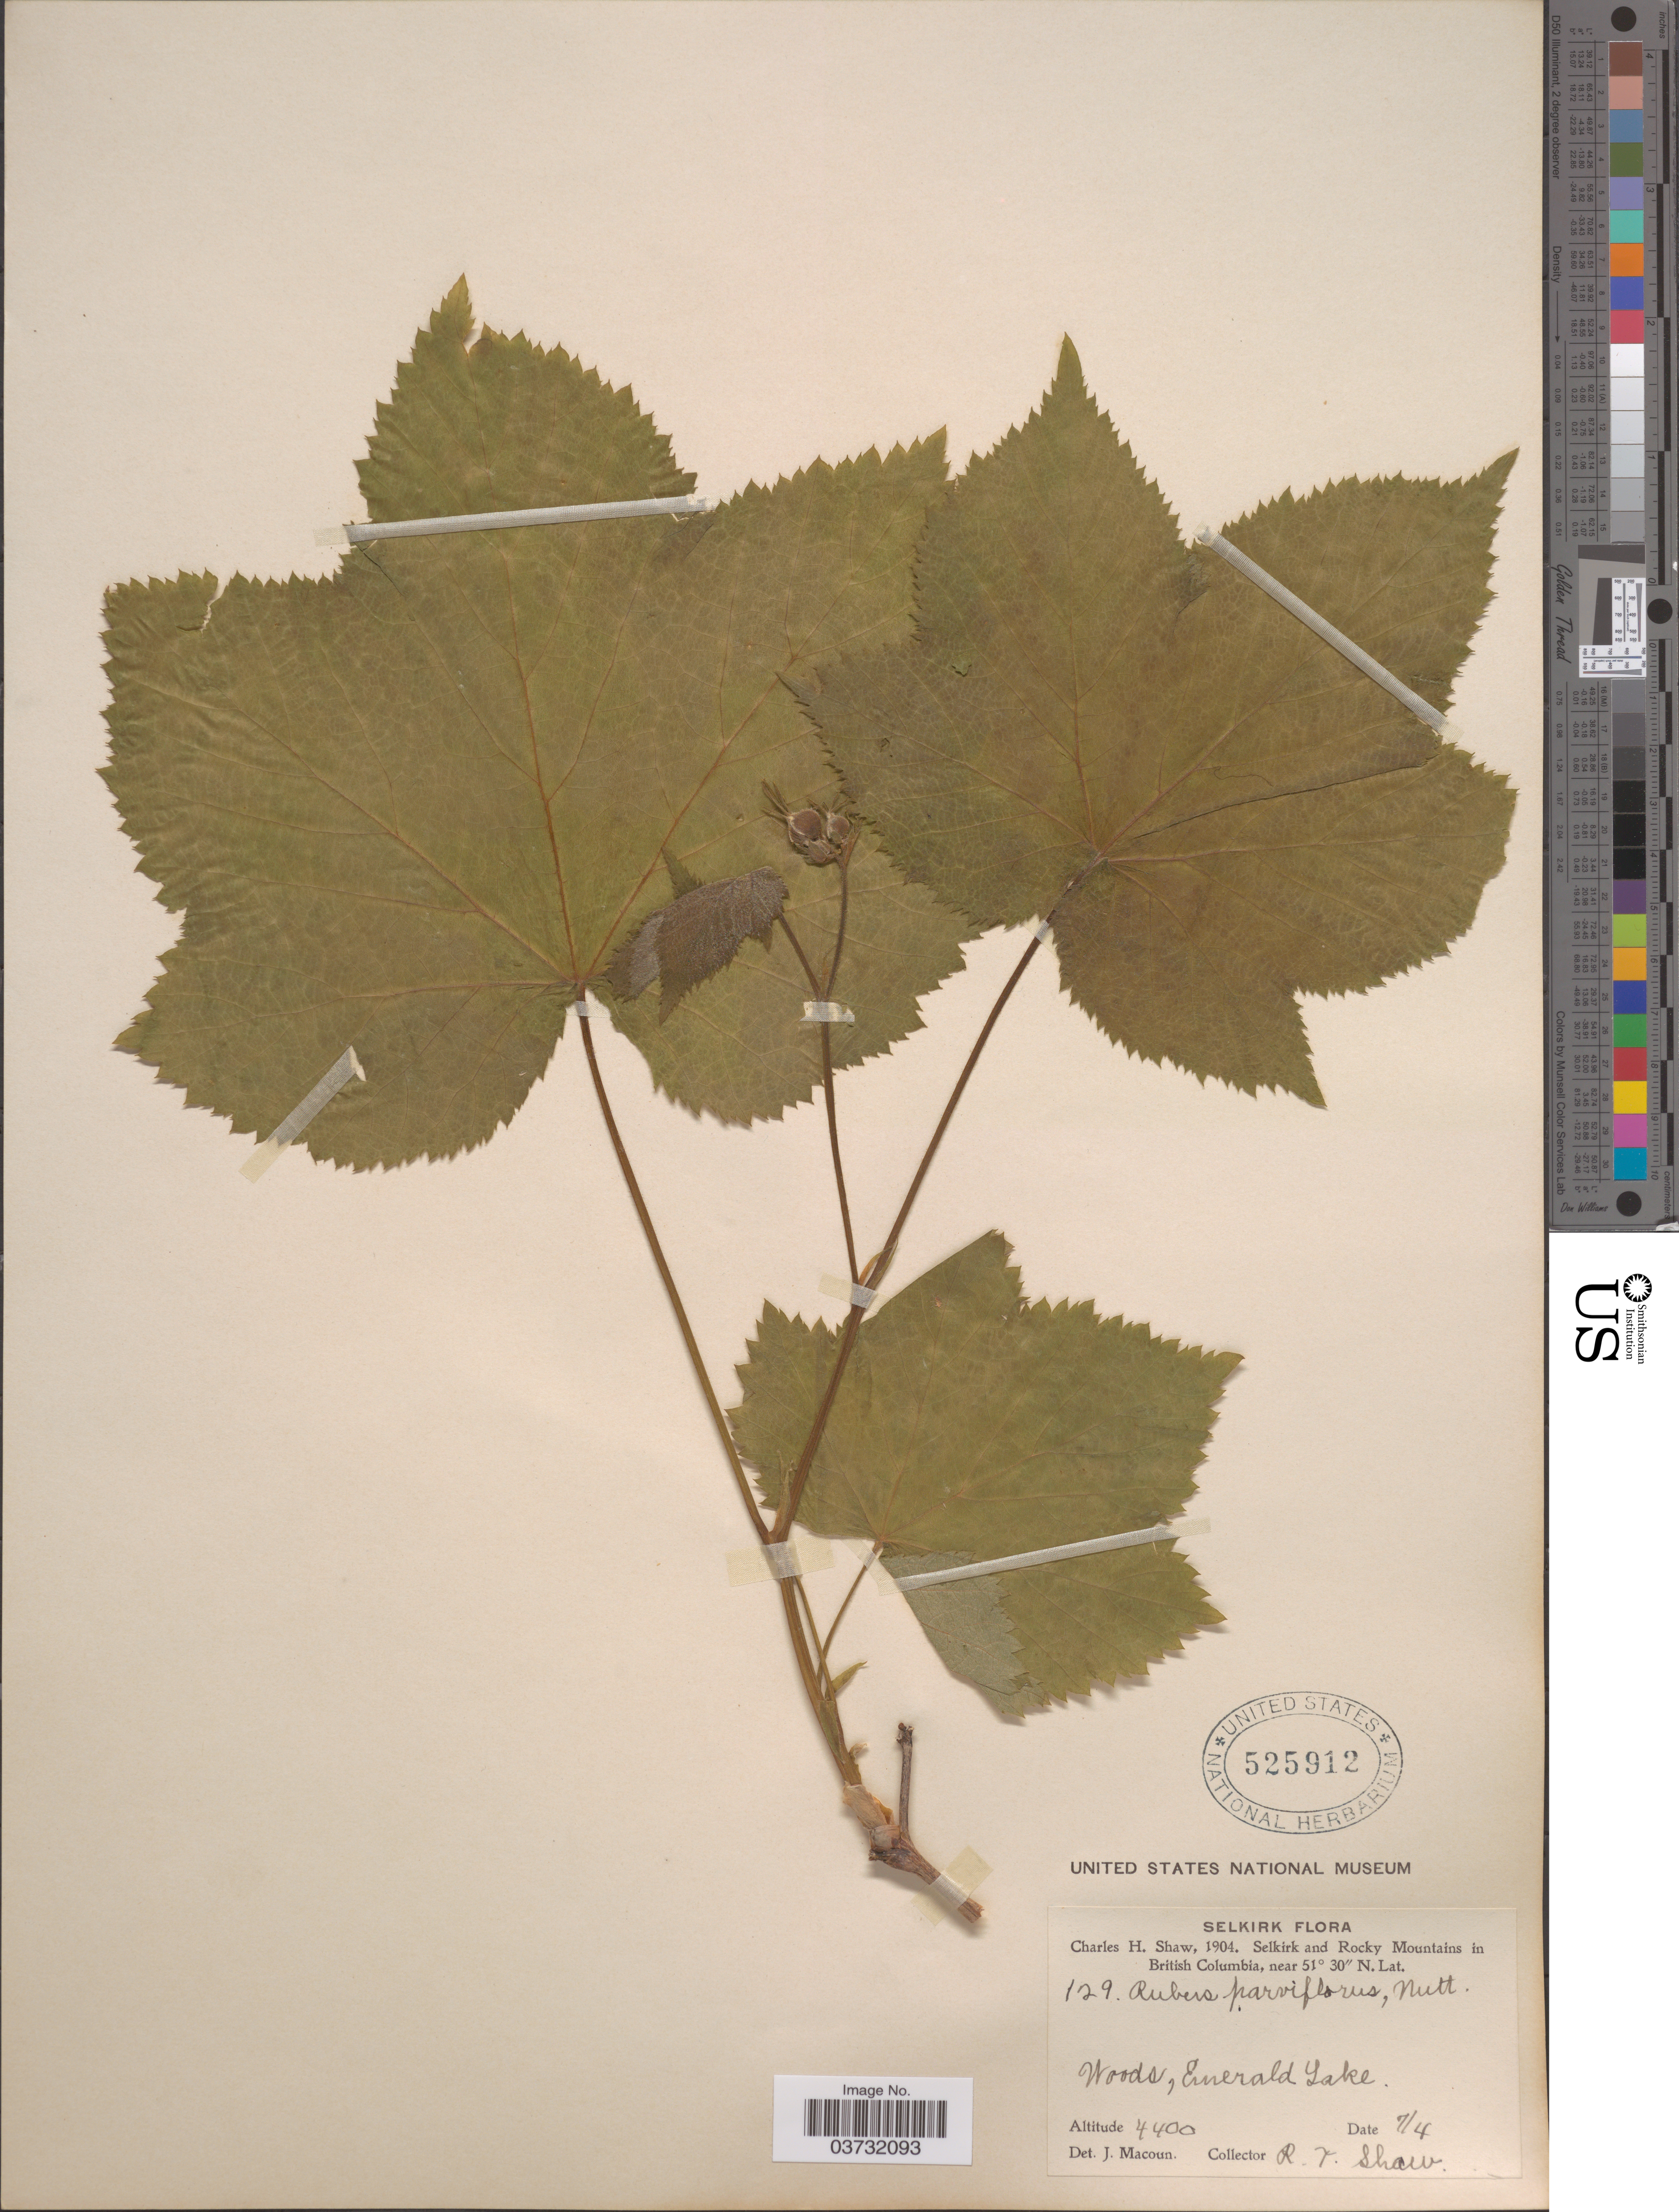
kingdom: Plantae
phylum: Tracheophyta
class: Magnoliopsida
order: Rosales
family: Rosaceae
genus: Rubus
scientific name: Rubus parviflorus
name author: Nutt.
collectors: R. T. Shaw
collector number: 129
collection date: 1904-04-07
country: Canada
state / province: British Columbia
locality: Selkirk and Rocky Mountains. Emerald Lake.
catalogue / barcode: US 525912